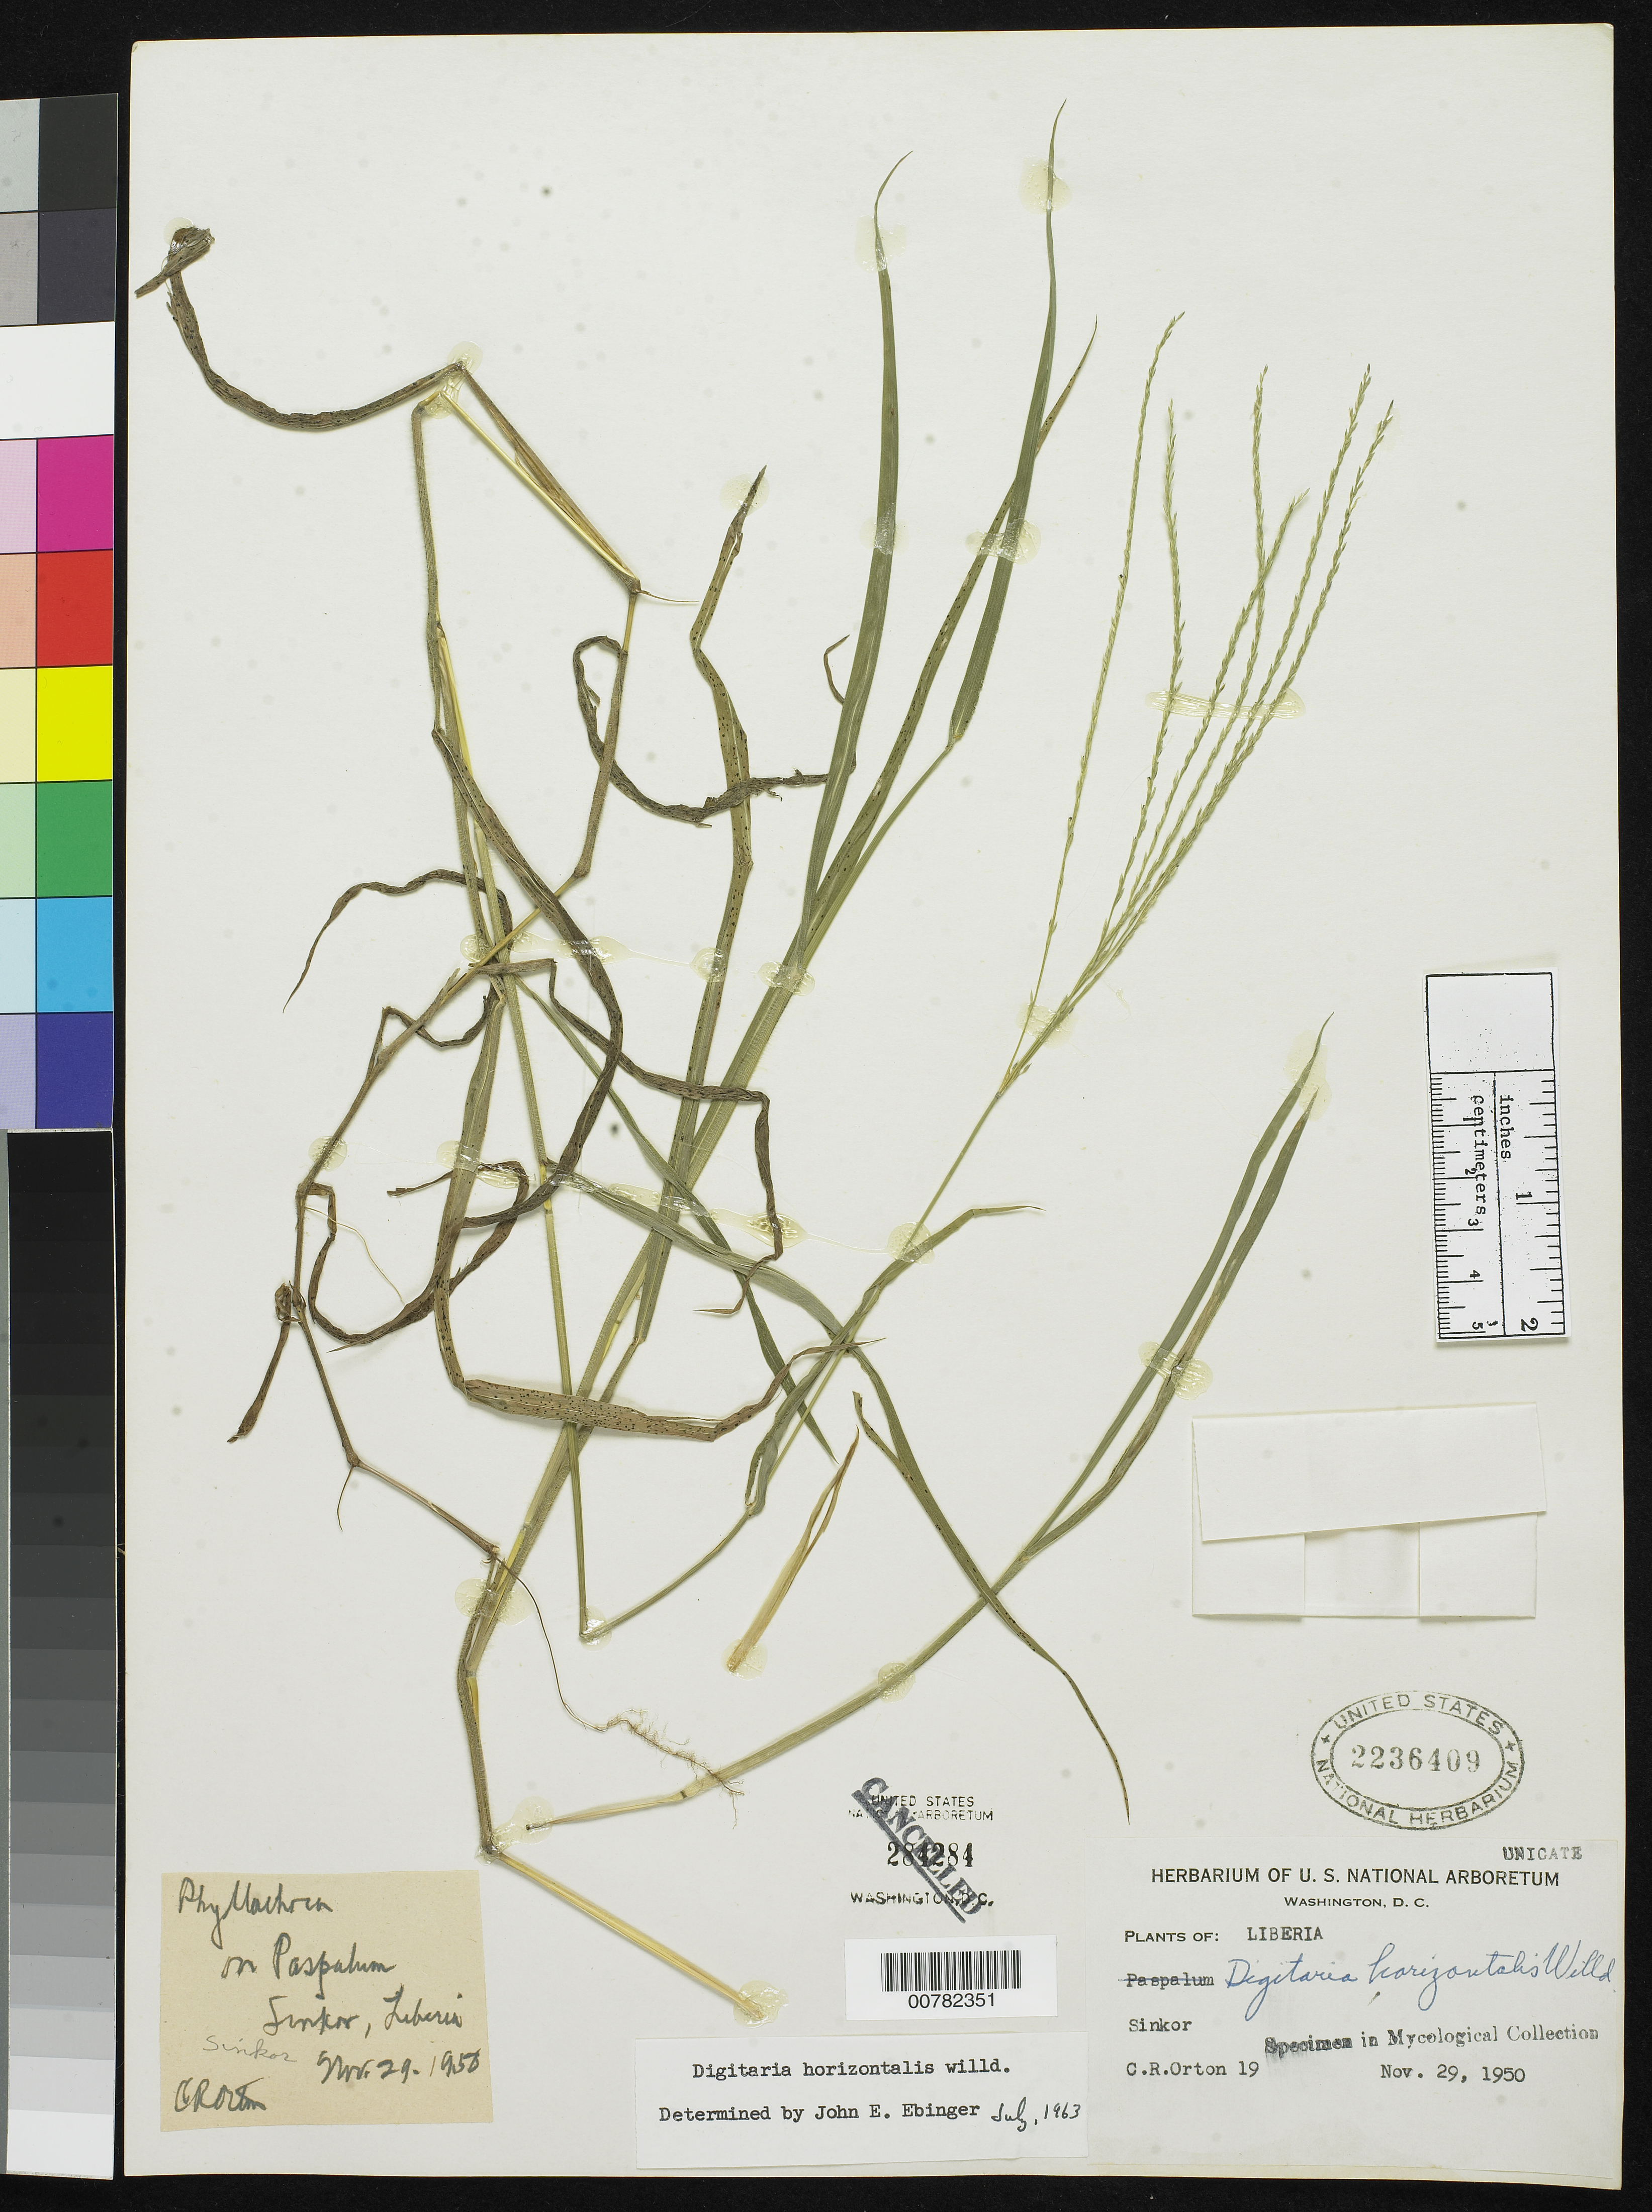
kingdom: Plantae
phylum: Tracheophyta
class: Liliopsida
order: Poales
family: Poaceae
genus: Digitaria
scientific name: Digitaria horizontalis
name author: Willd.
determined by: Ebinger, John E.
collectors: C. Orton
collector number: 19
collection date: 1950-11-29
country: Liberia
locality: Sinkor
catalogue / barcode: US 2236409